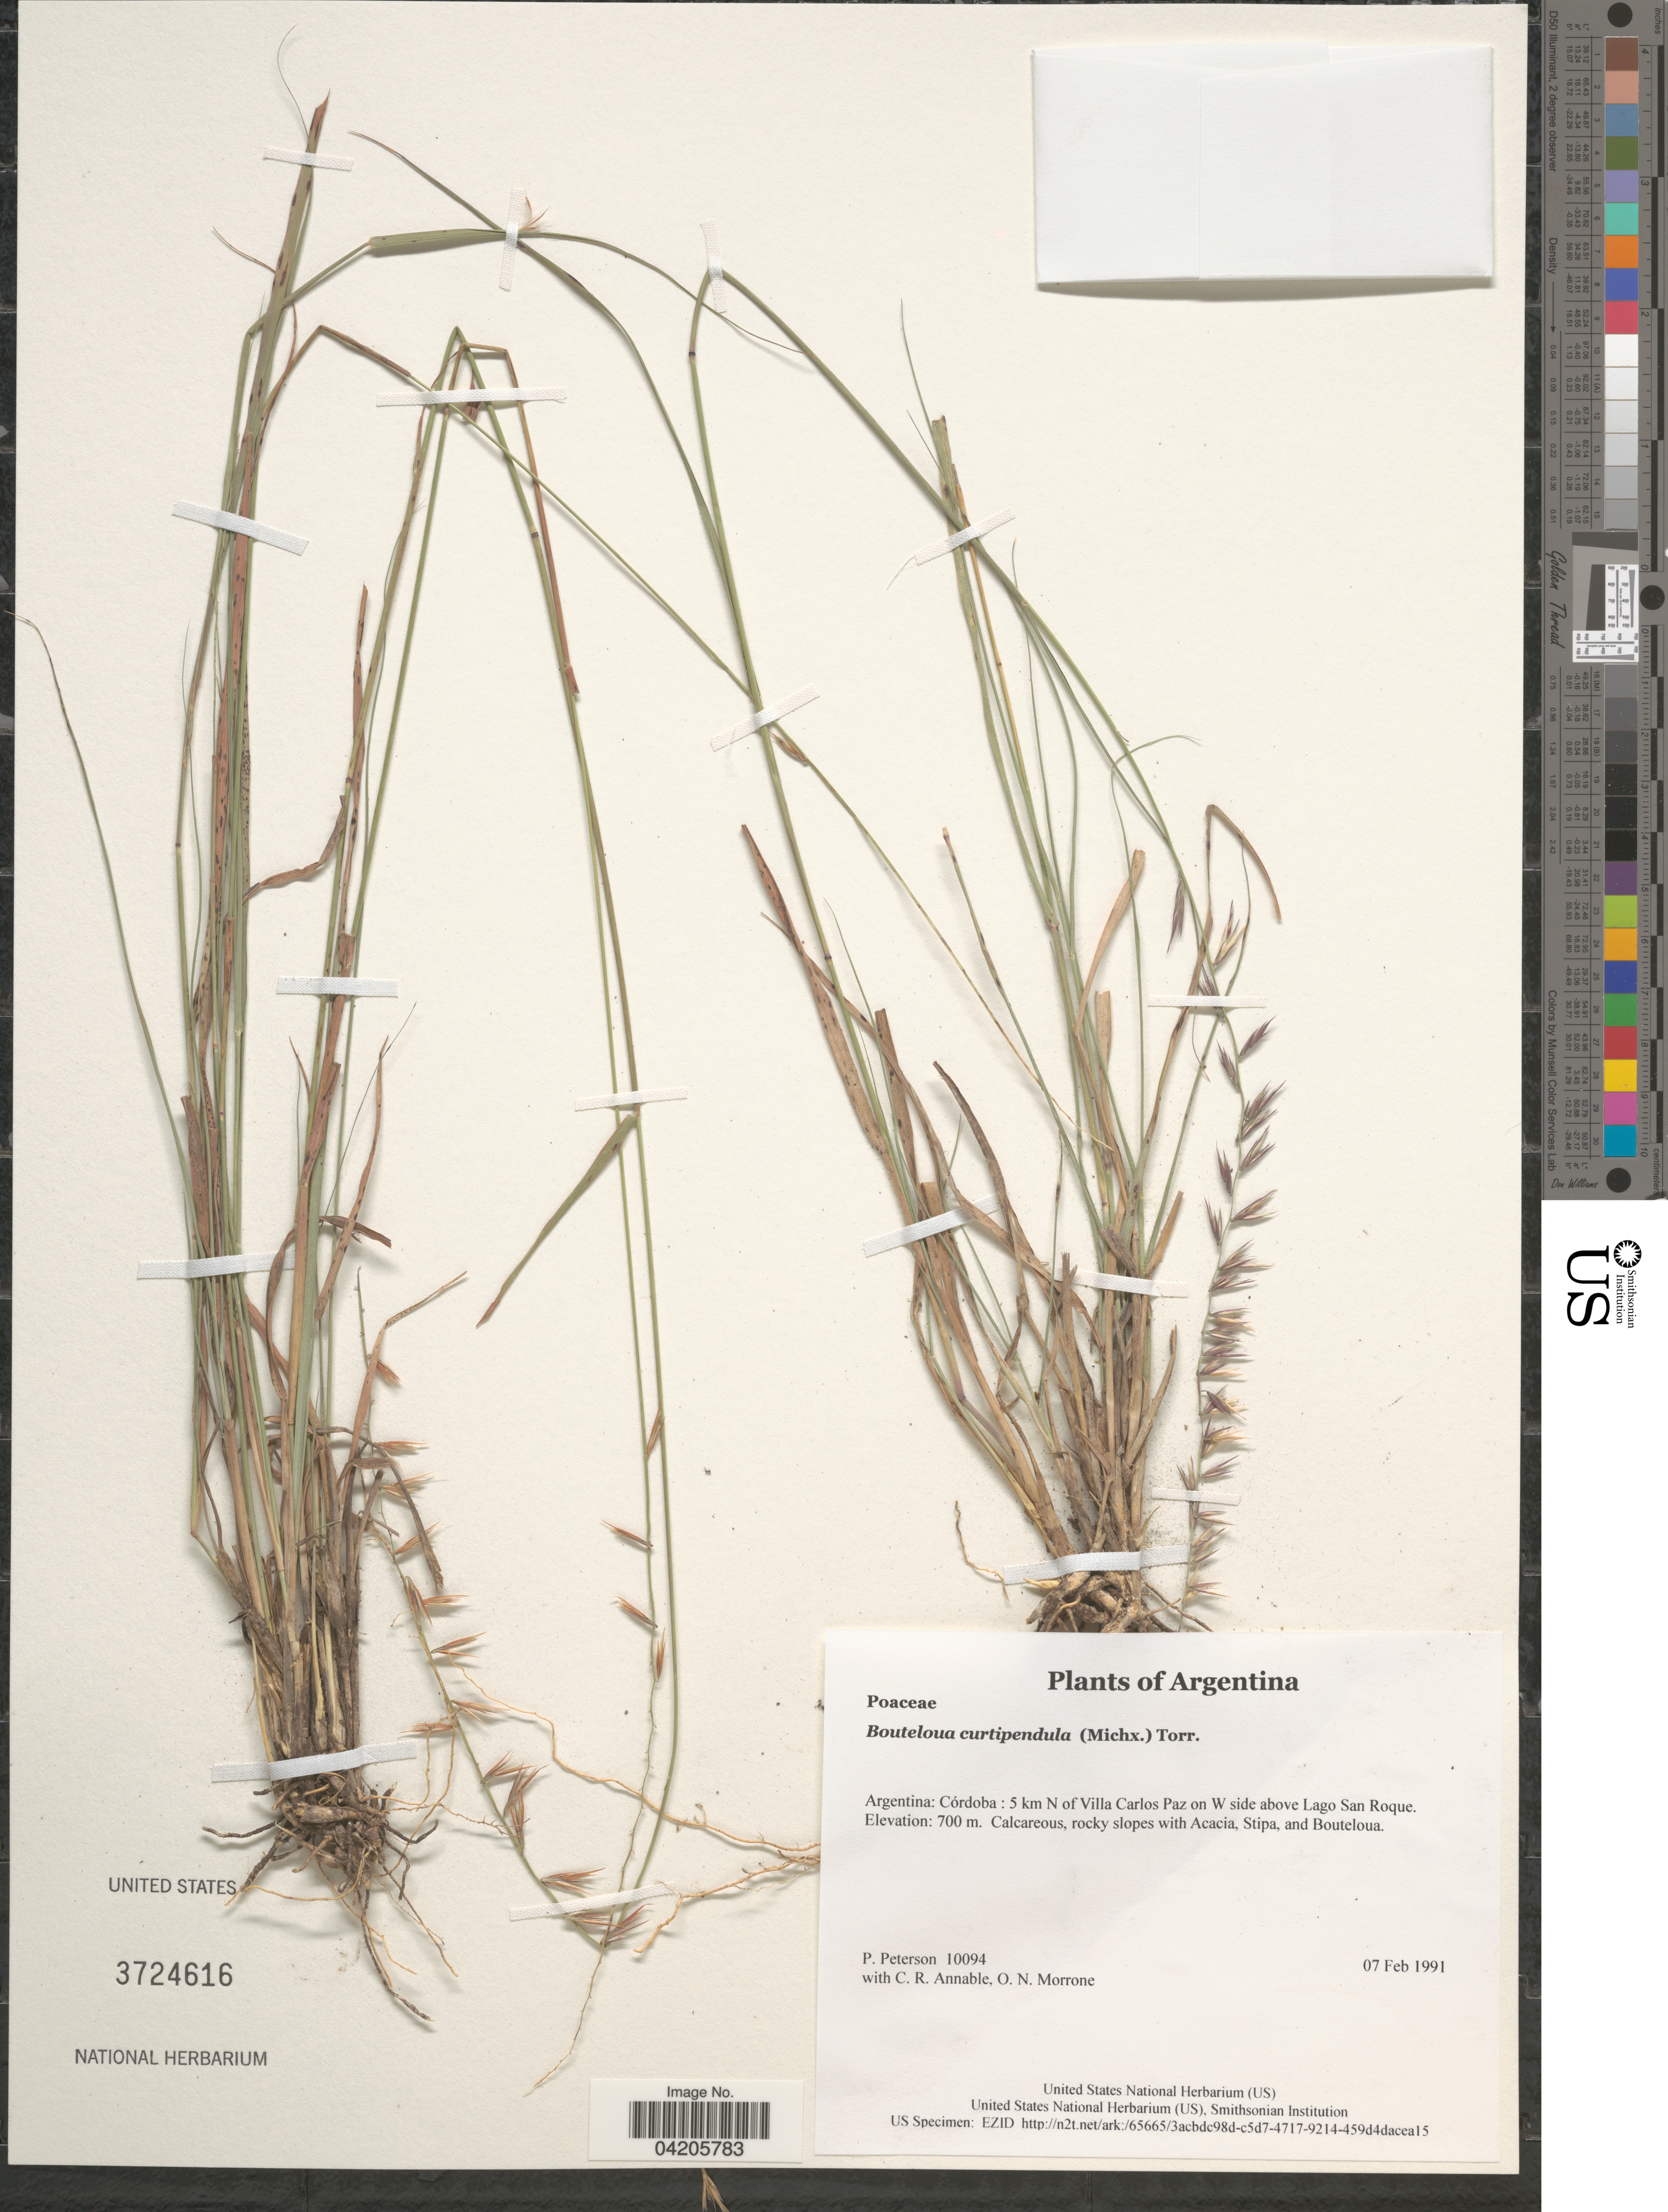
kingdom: Plantae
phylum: Tracheophyta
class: Liliopsida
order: Poales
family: Poaceae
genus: Bouteloua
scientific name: Bouteloua curtipendula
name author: (Michx.) Torr.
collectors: P. Peterson, C. R. Annable & O. N. Morrone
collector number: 10094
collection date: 1991-02-07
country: Colombia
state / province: Córdoba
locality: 5 km N of Villa Carlos Paz on W side above Lago San Roque.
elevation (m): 700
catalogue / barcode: US 3724616